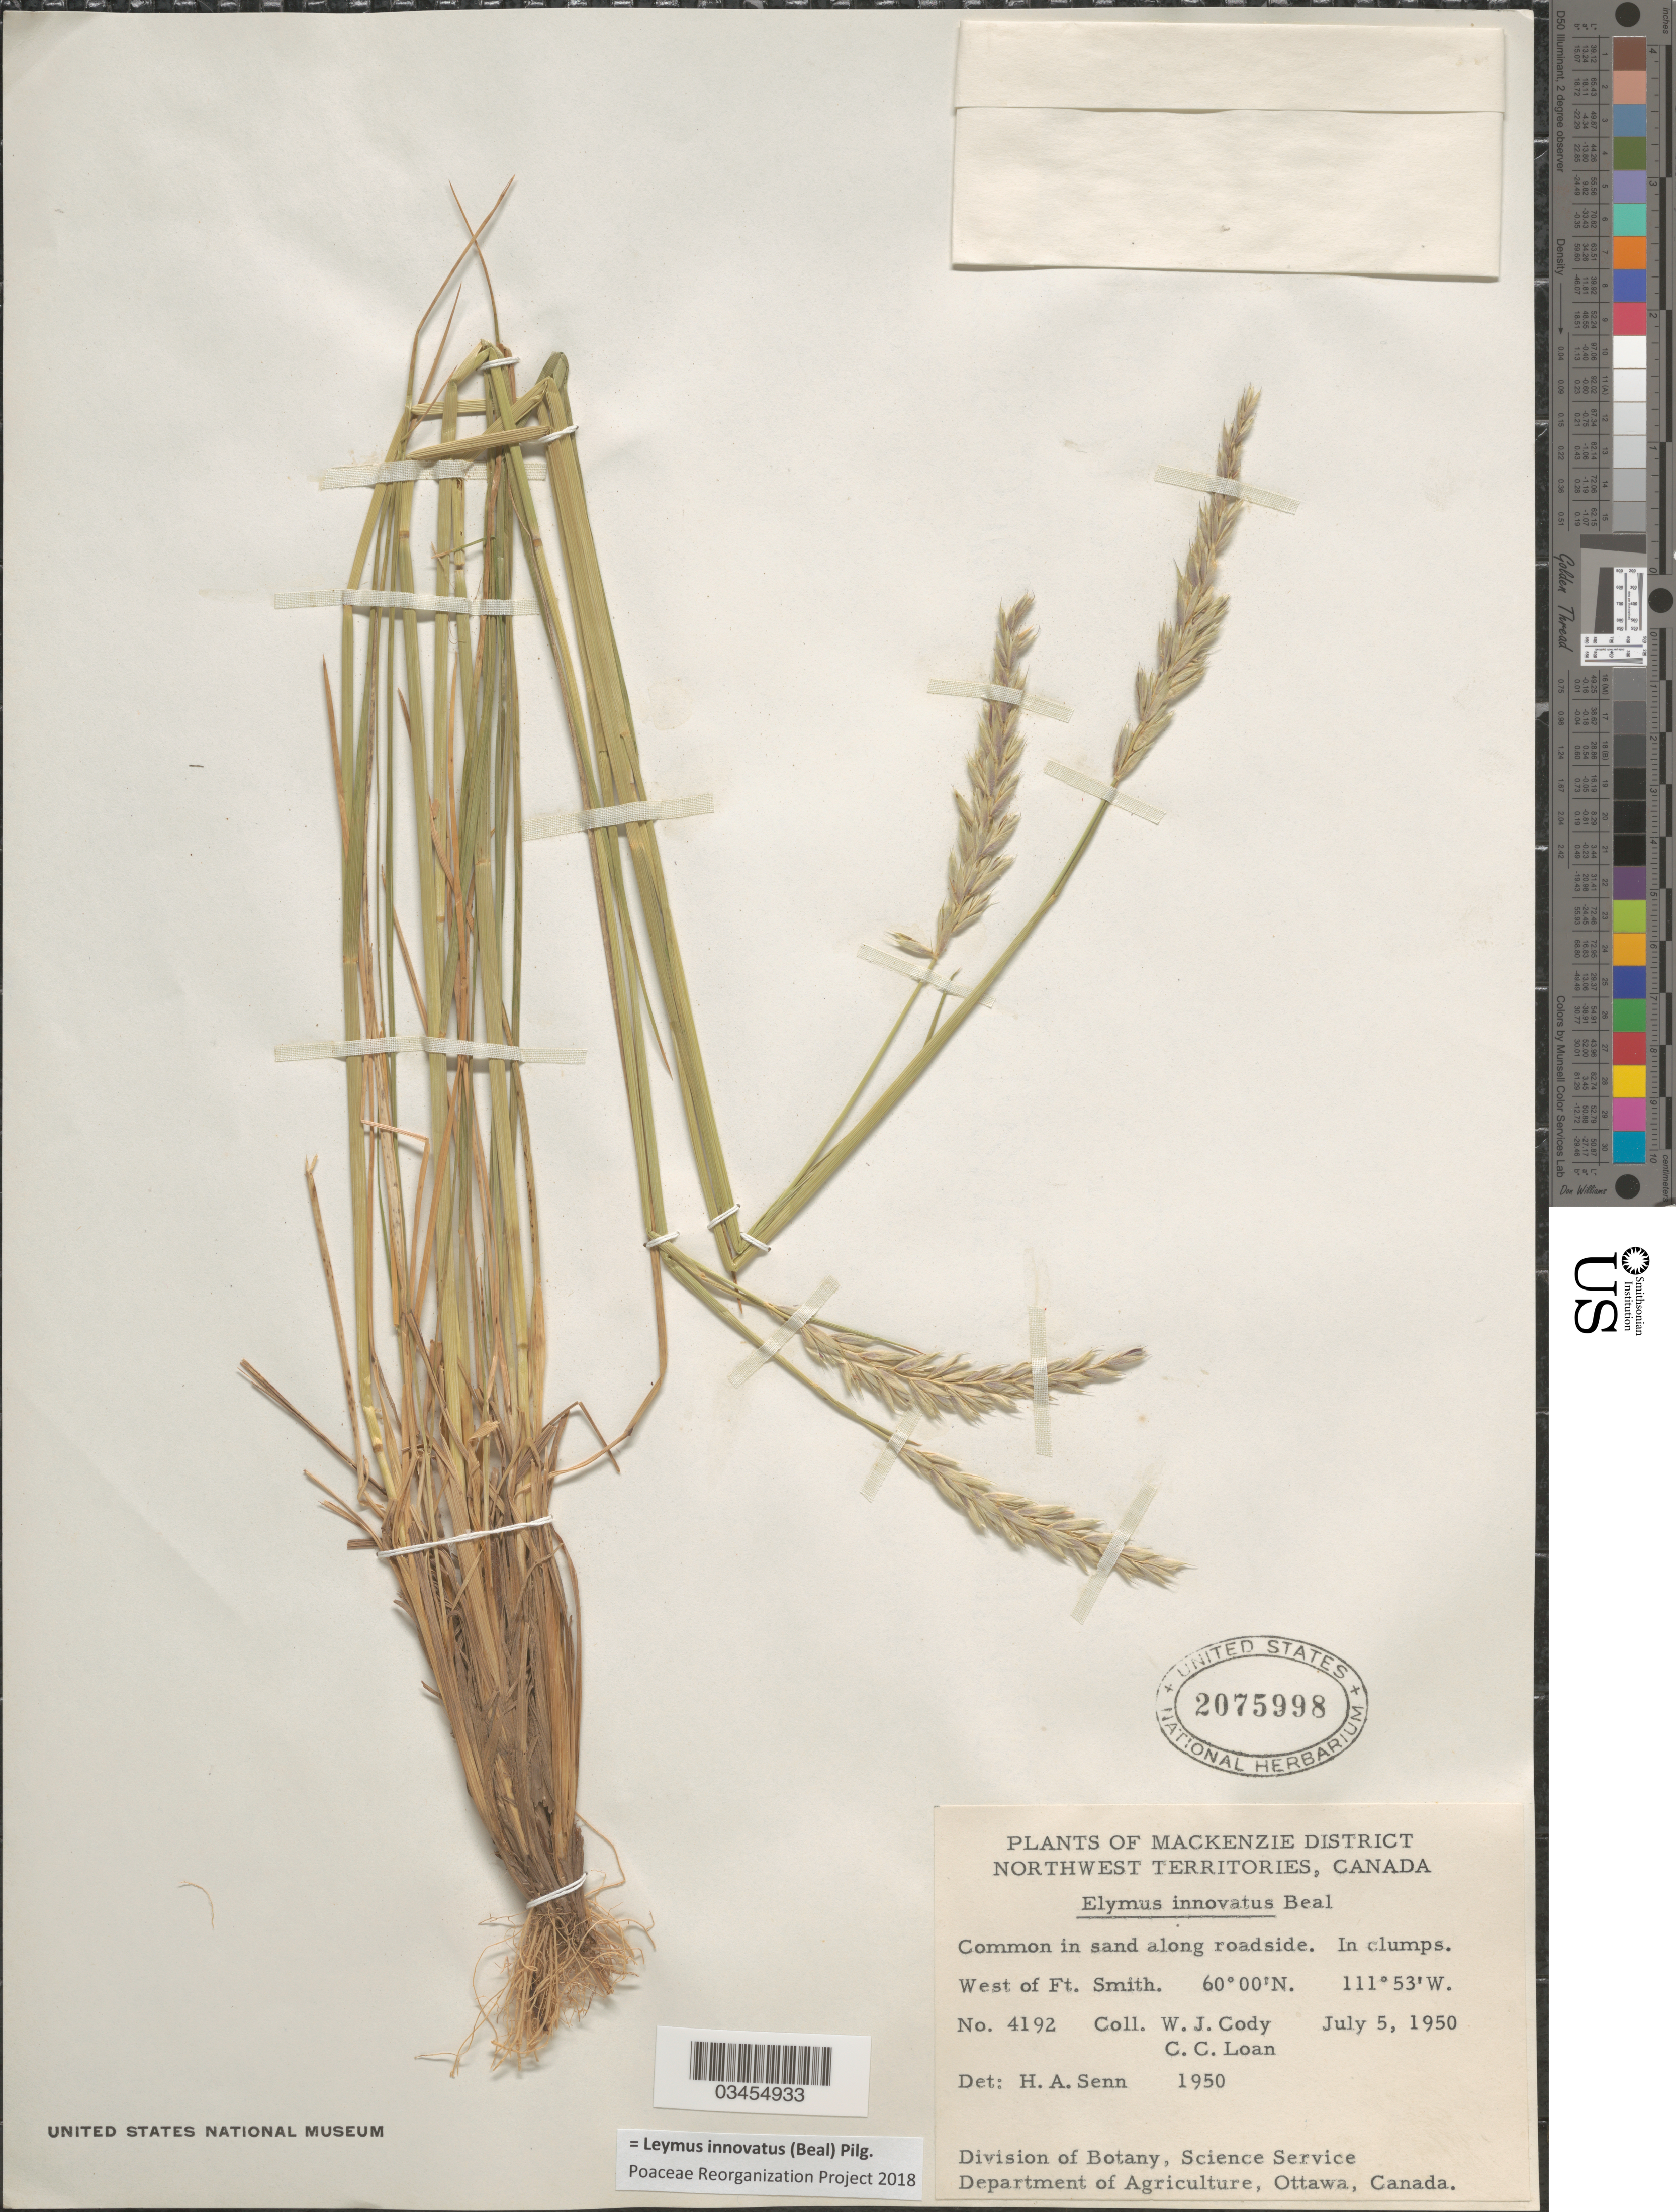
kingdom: Plantae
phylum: Tracheophyta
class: Liliopsida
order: Poales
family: Poaceae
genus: Leymus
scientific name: Leymus innovatus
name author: (W.J. Beal) Pilg.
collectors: W. Cody & C. Loan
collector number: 4192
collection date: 1950-07-05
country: Canada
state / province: Northwest Territories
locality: Mackenzie District. Common in sand along roadside. In clumps. West of Ft. Smith.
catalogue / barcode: US 2075998